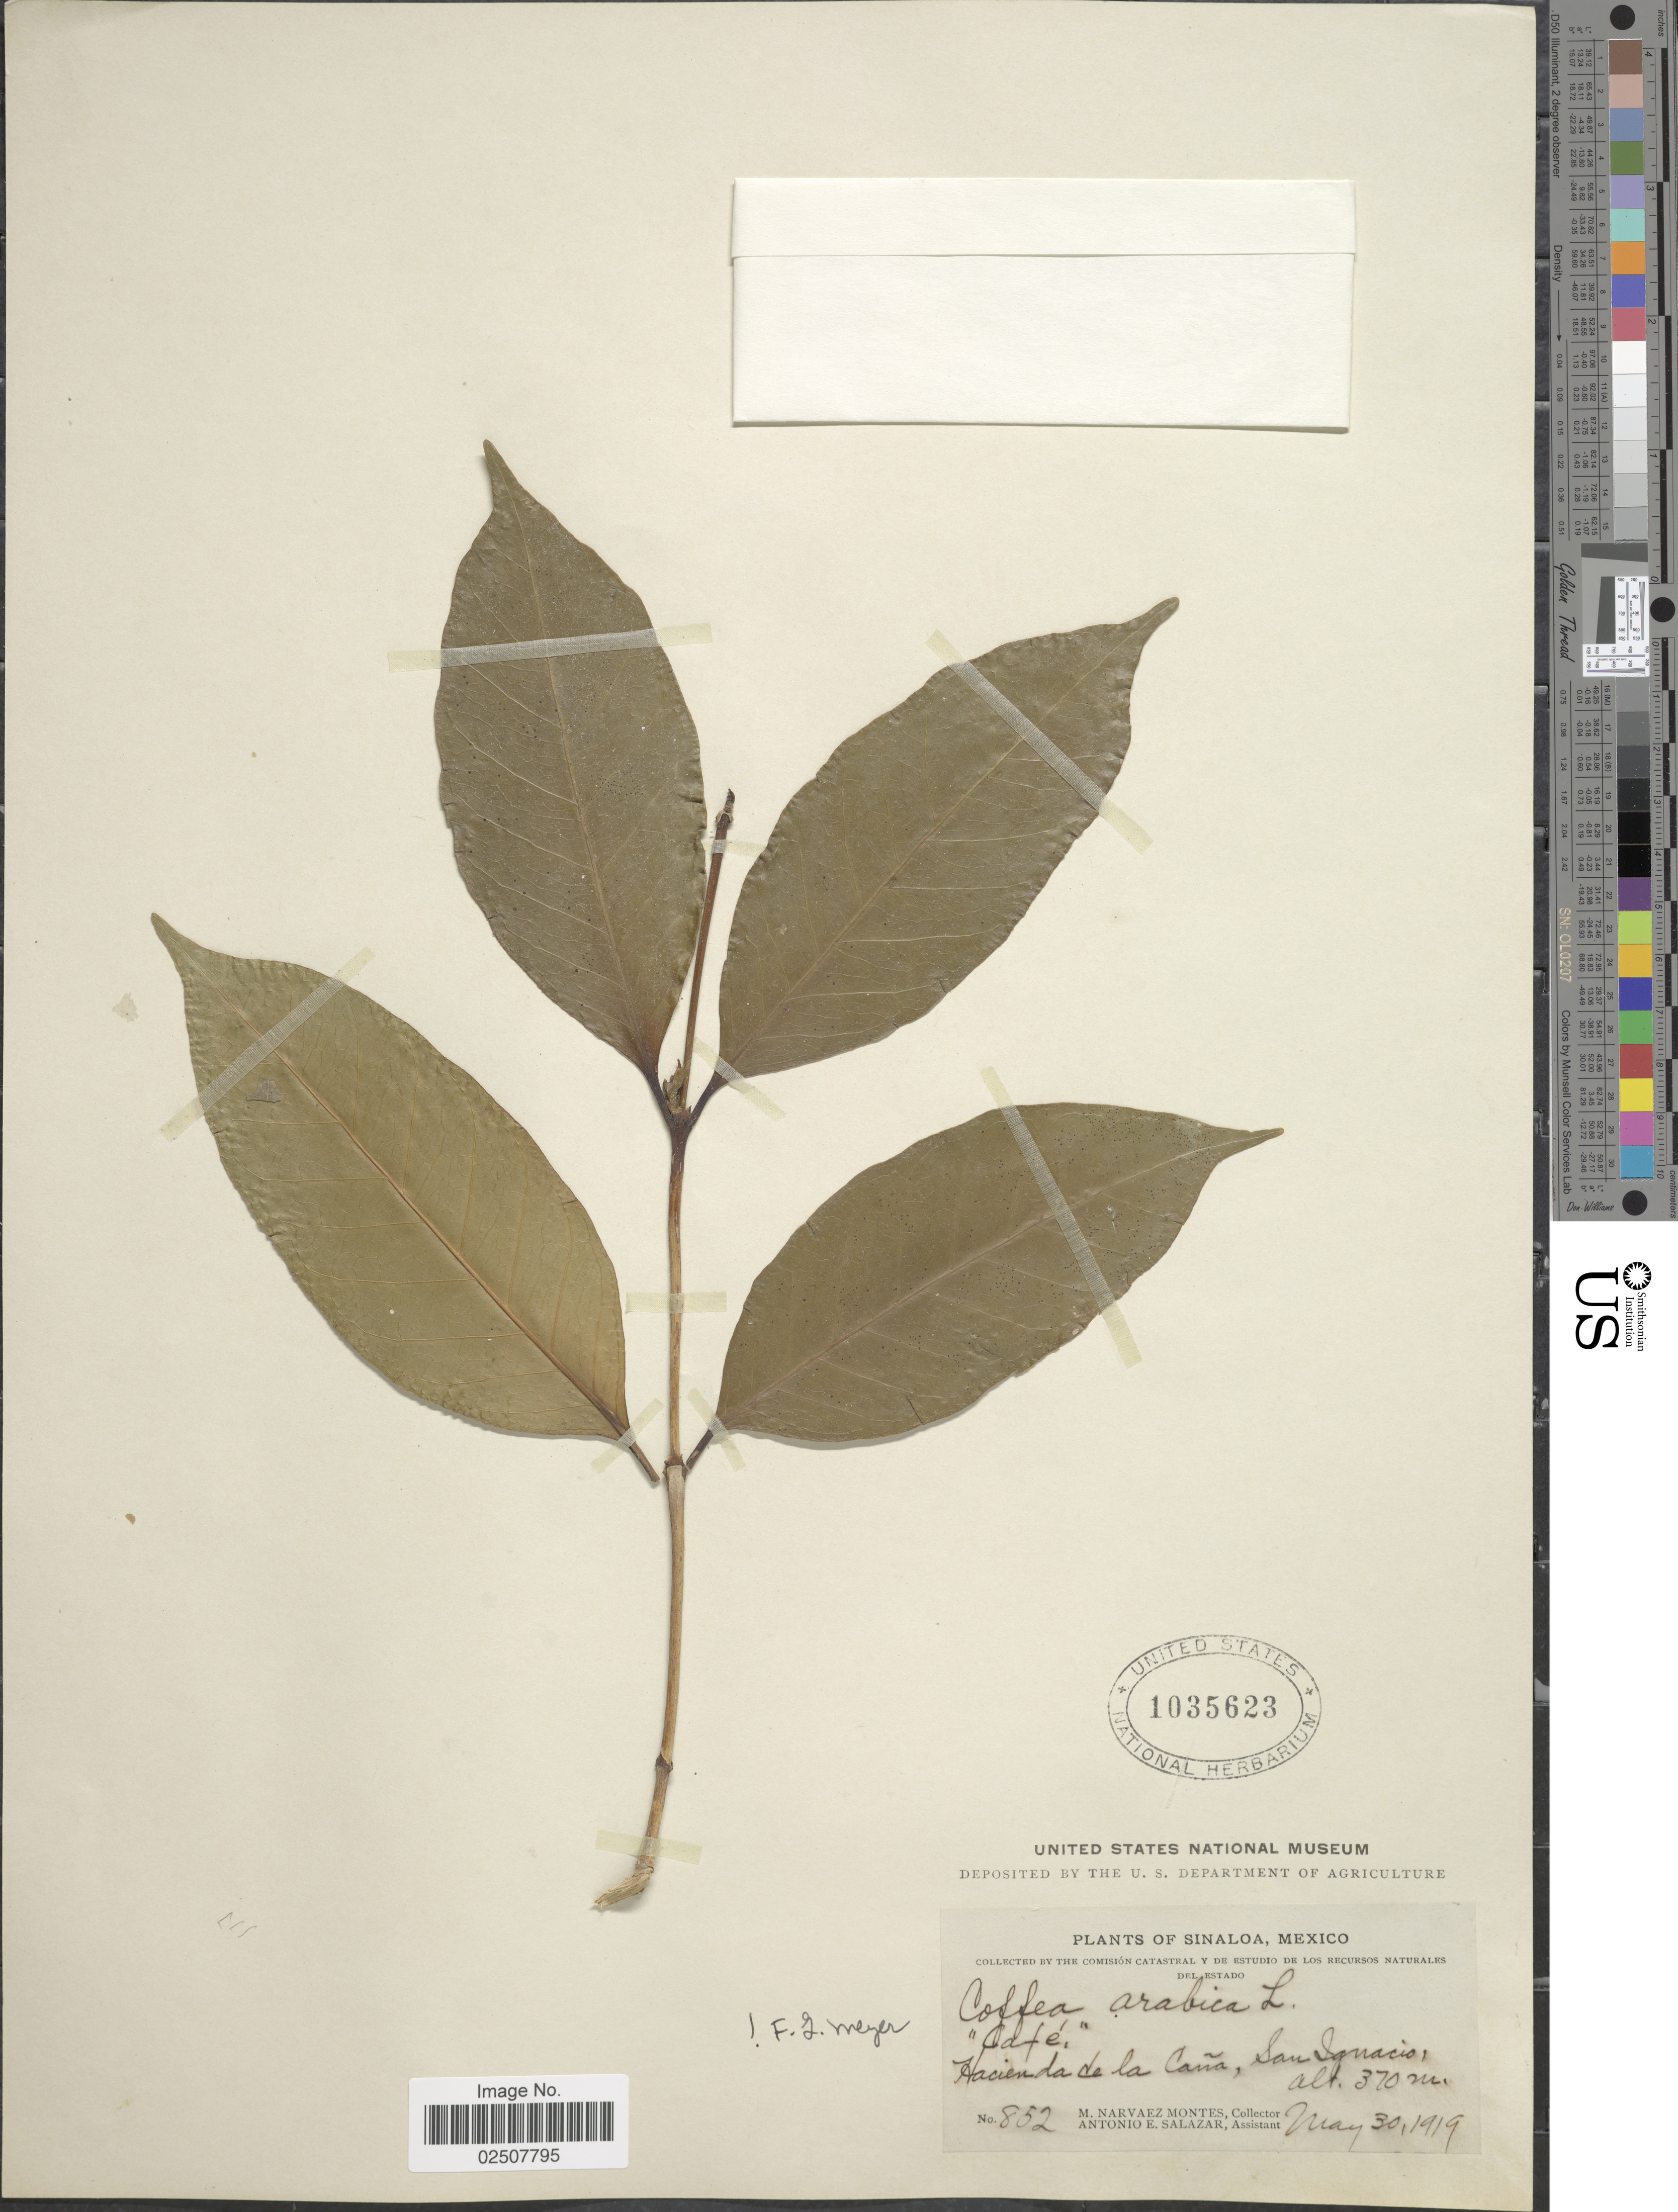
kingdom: Plantae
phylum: Tracheophyta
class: Magnoliopsida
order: Gentianales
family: Rubiaceae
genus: Coffea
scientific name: Coffea arabica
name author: L.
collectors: M. Narvaez-Montes & A. E. Salazar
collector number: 852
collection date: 1919-05-30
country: Mexico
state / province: Sinaloa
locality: Hacienda de la Caña, San Ignacio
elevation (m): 370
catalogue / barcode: US 1035623